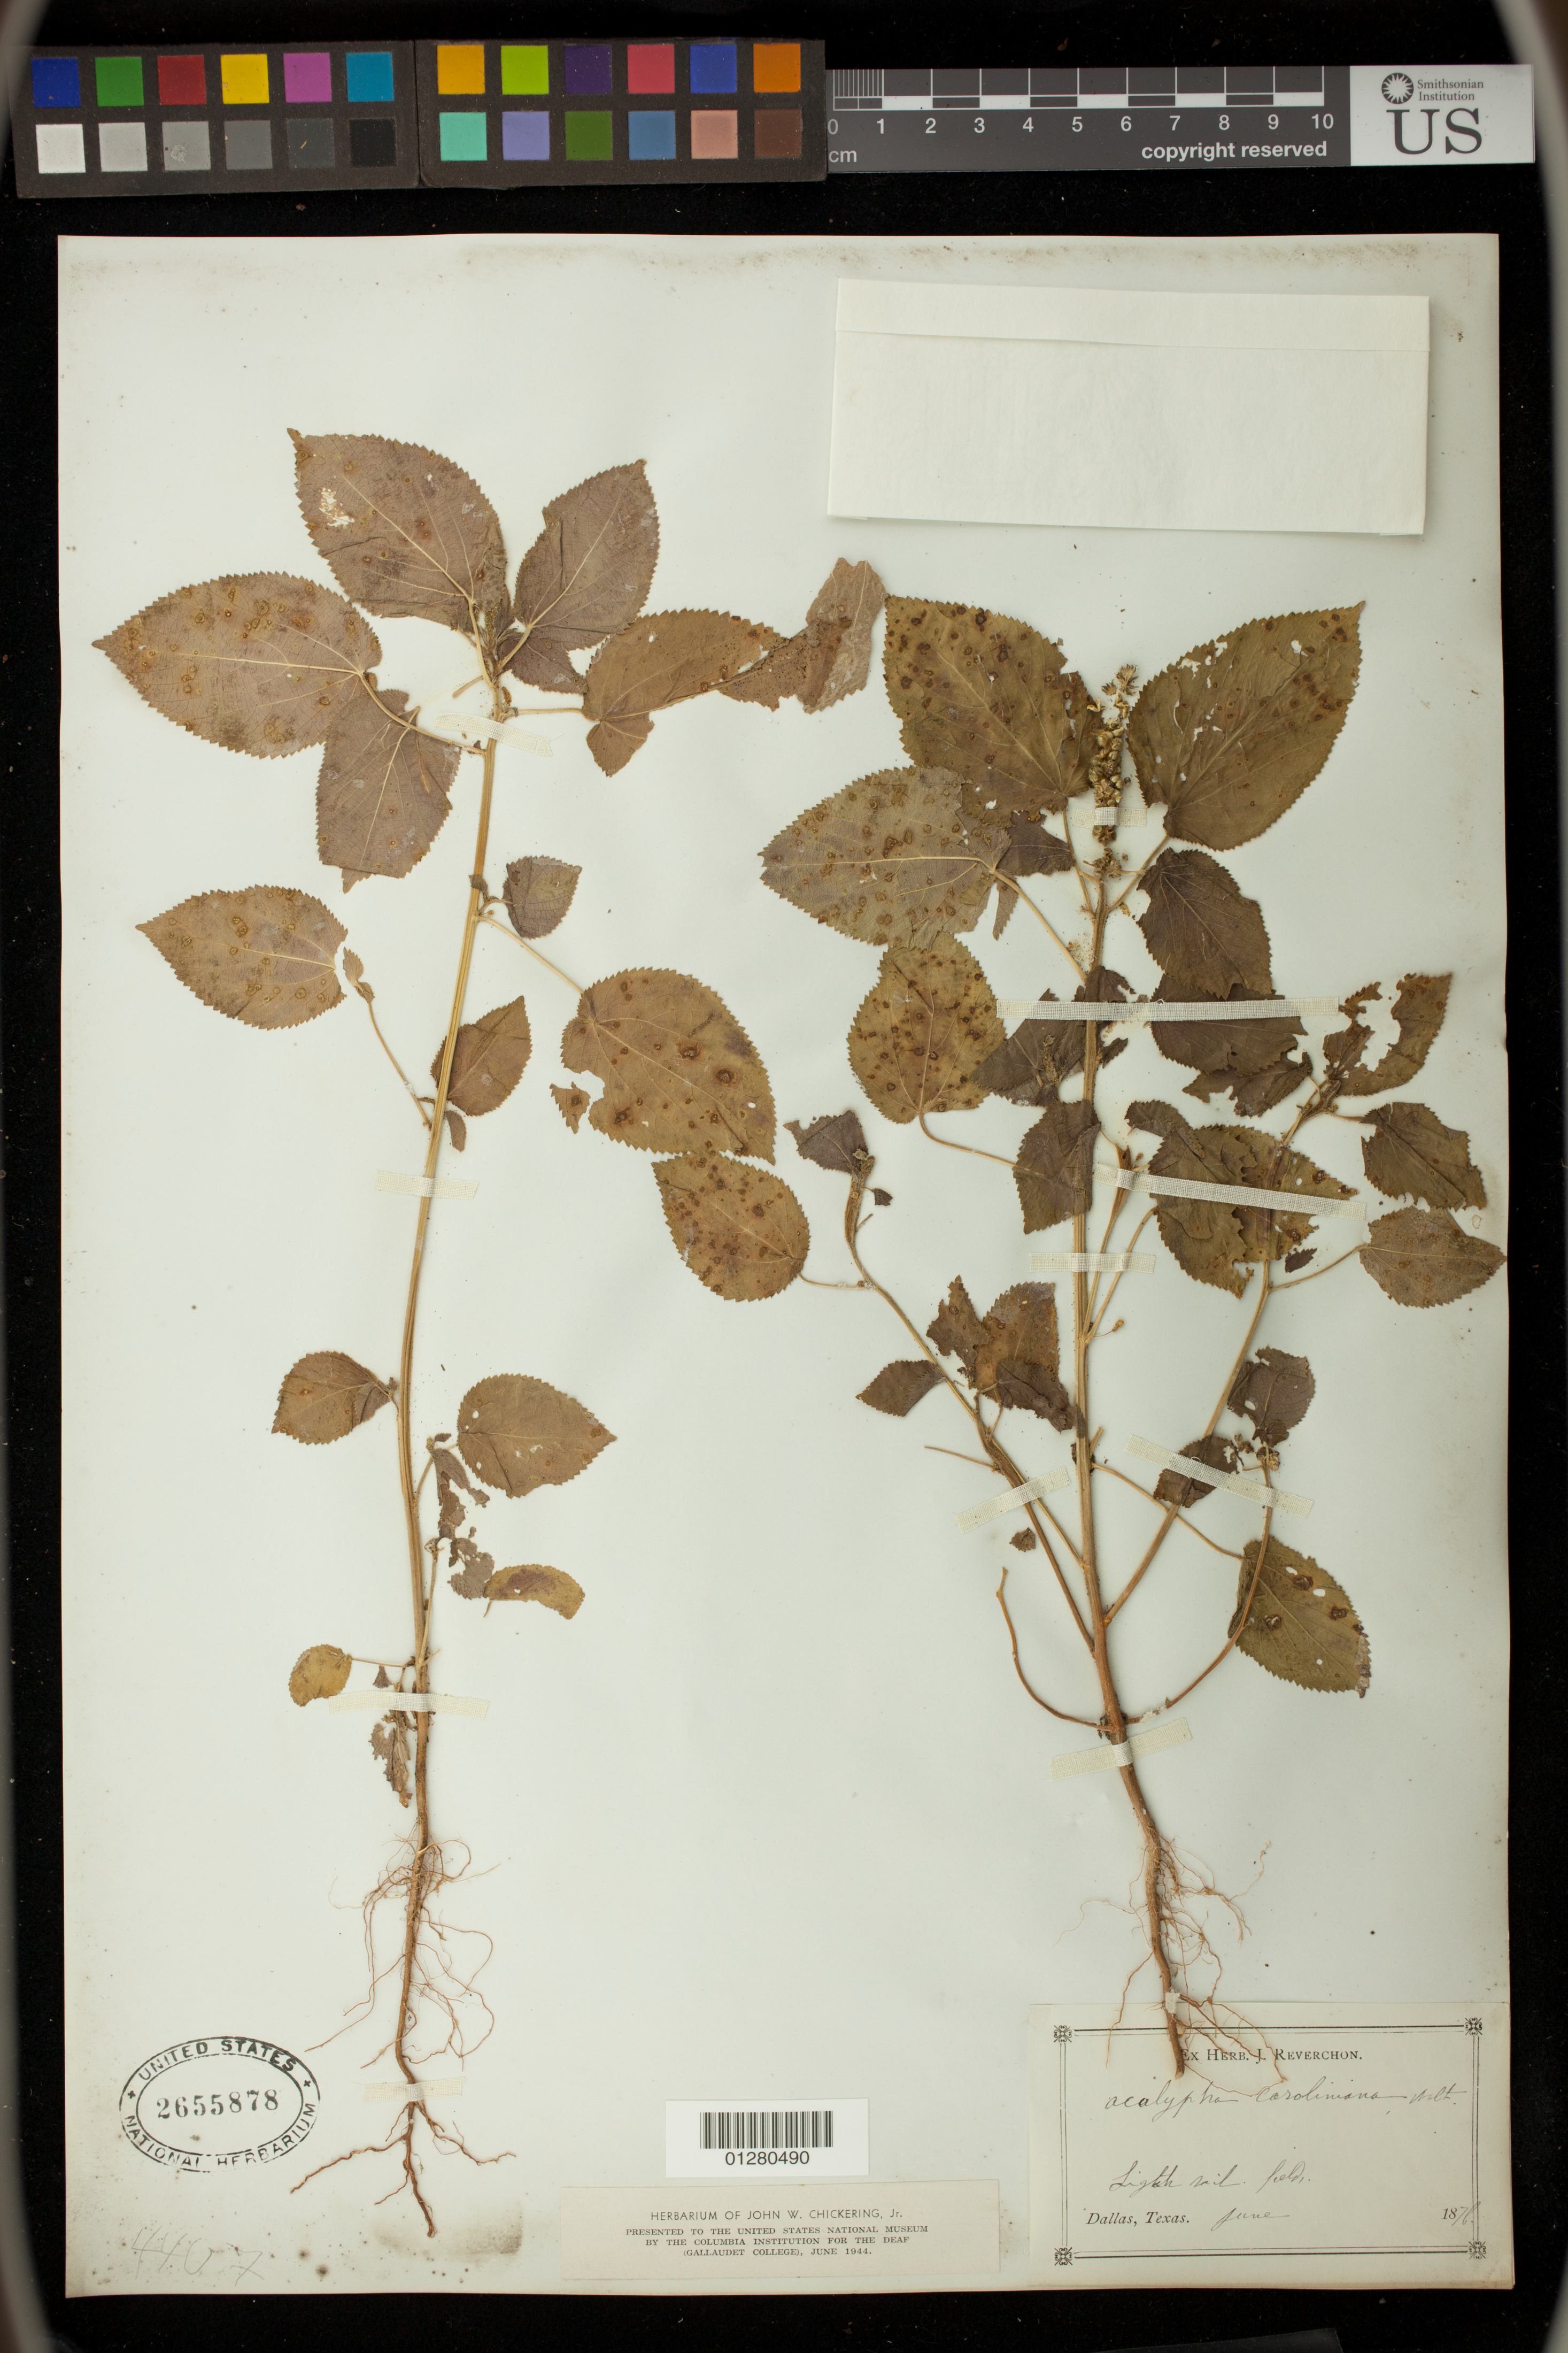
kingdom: Plantae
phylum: Tracheophyta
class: Magnoliopsida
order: Malpighiales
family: Euphorbiaceae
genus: Acalypha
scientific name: Acalypha ostryifolia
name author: Ridd.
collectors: J. Reverchon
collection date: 1876-06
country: United States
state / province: Texas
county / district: Dallas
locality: Dallas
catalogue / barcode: US 2655878